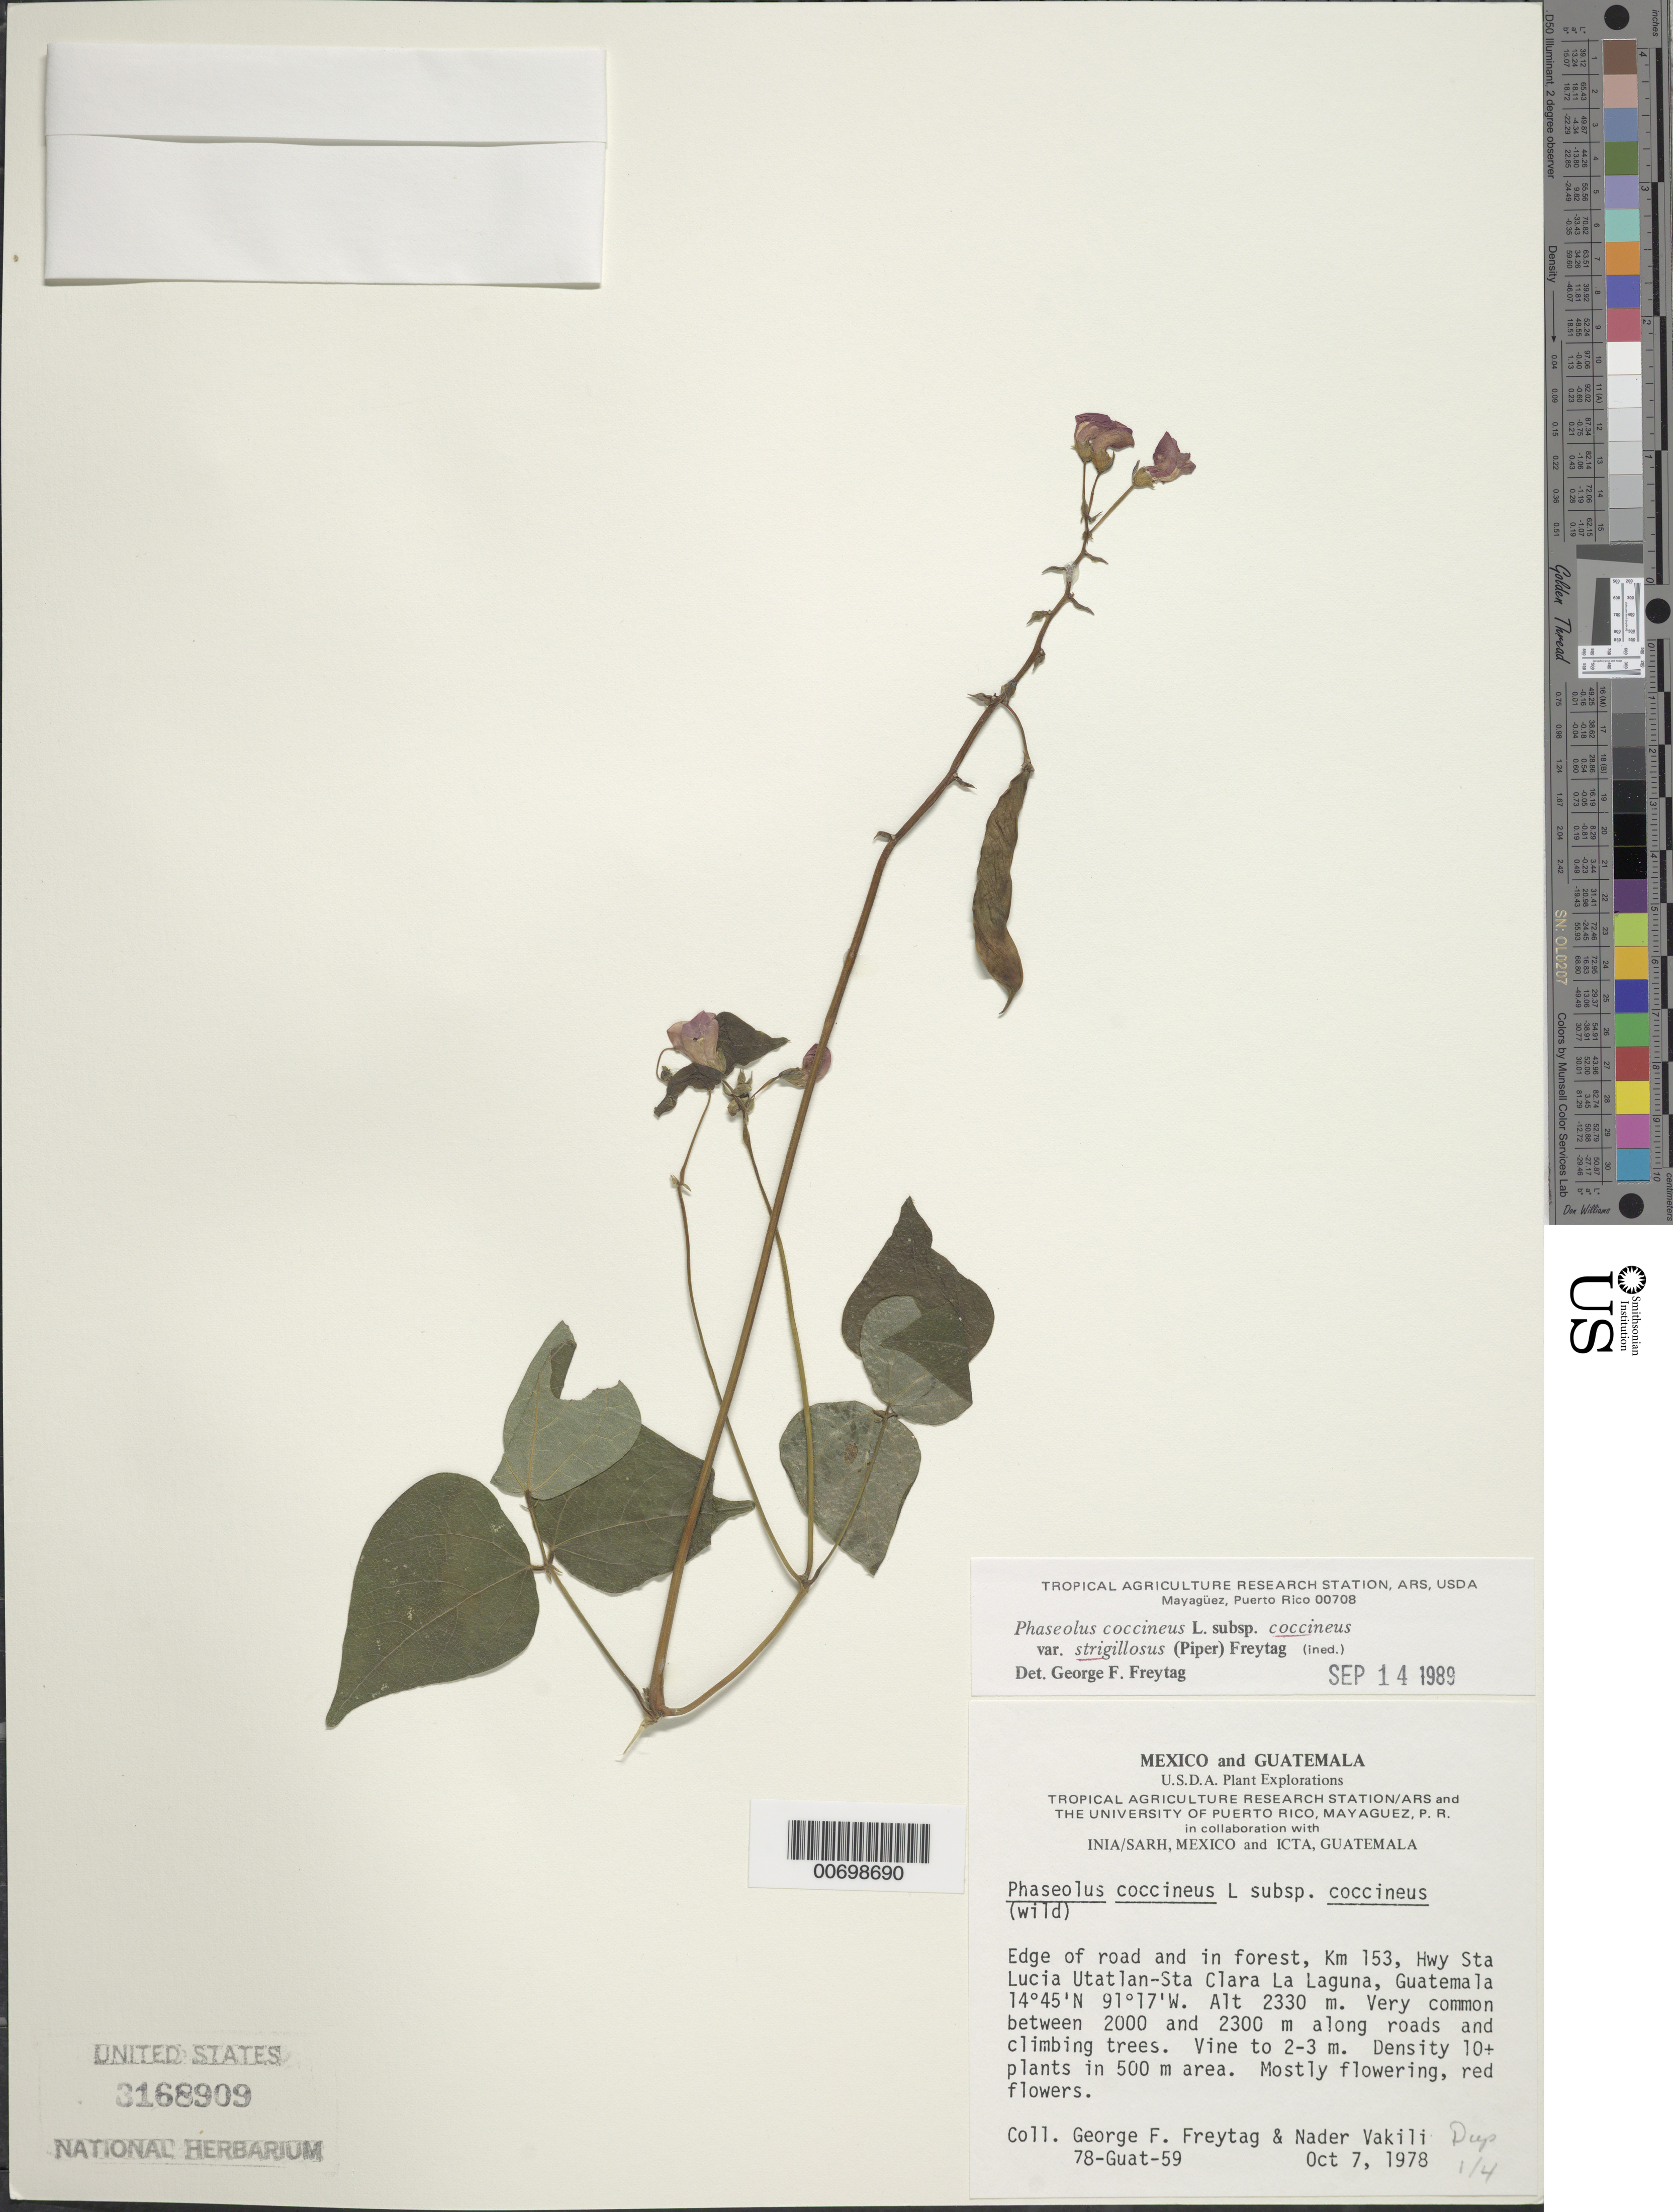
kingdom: Plantae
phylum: Tracheophyta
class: Magnoliopsida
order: Fabales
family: Fabaceae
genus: Phaseolus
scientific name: Phaseolus coccineus var. strigillosus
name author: (Piper) Freytag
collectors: G. F. Freytag & N. Vakili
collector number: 78-Guat-59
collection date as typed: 10 Jul 1978 or 07 Oct 1978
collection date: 1978-07-10 or 1978-10-07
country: Guatemala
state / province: Sololá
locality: Km 153, Hwy Sta. Lucia Utatlan-Sta. Clara La Laguna.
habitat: Edge of road and in forest.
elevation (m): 2000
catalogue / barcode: US 3168909